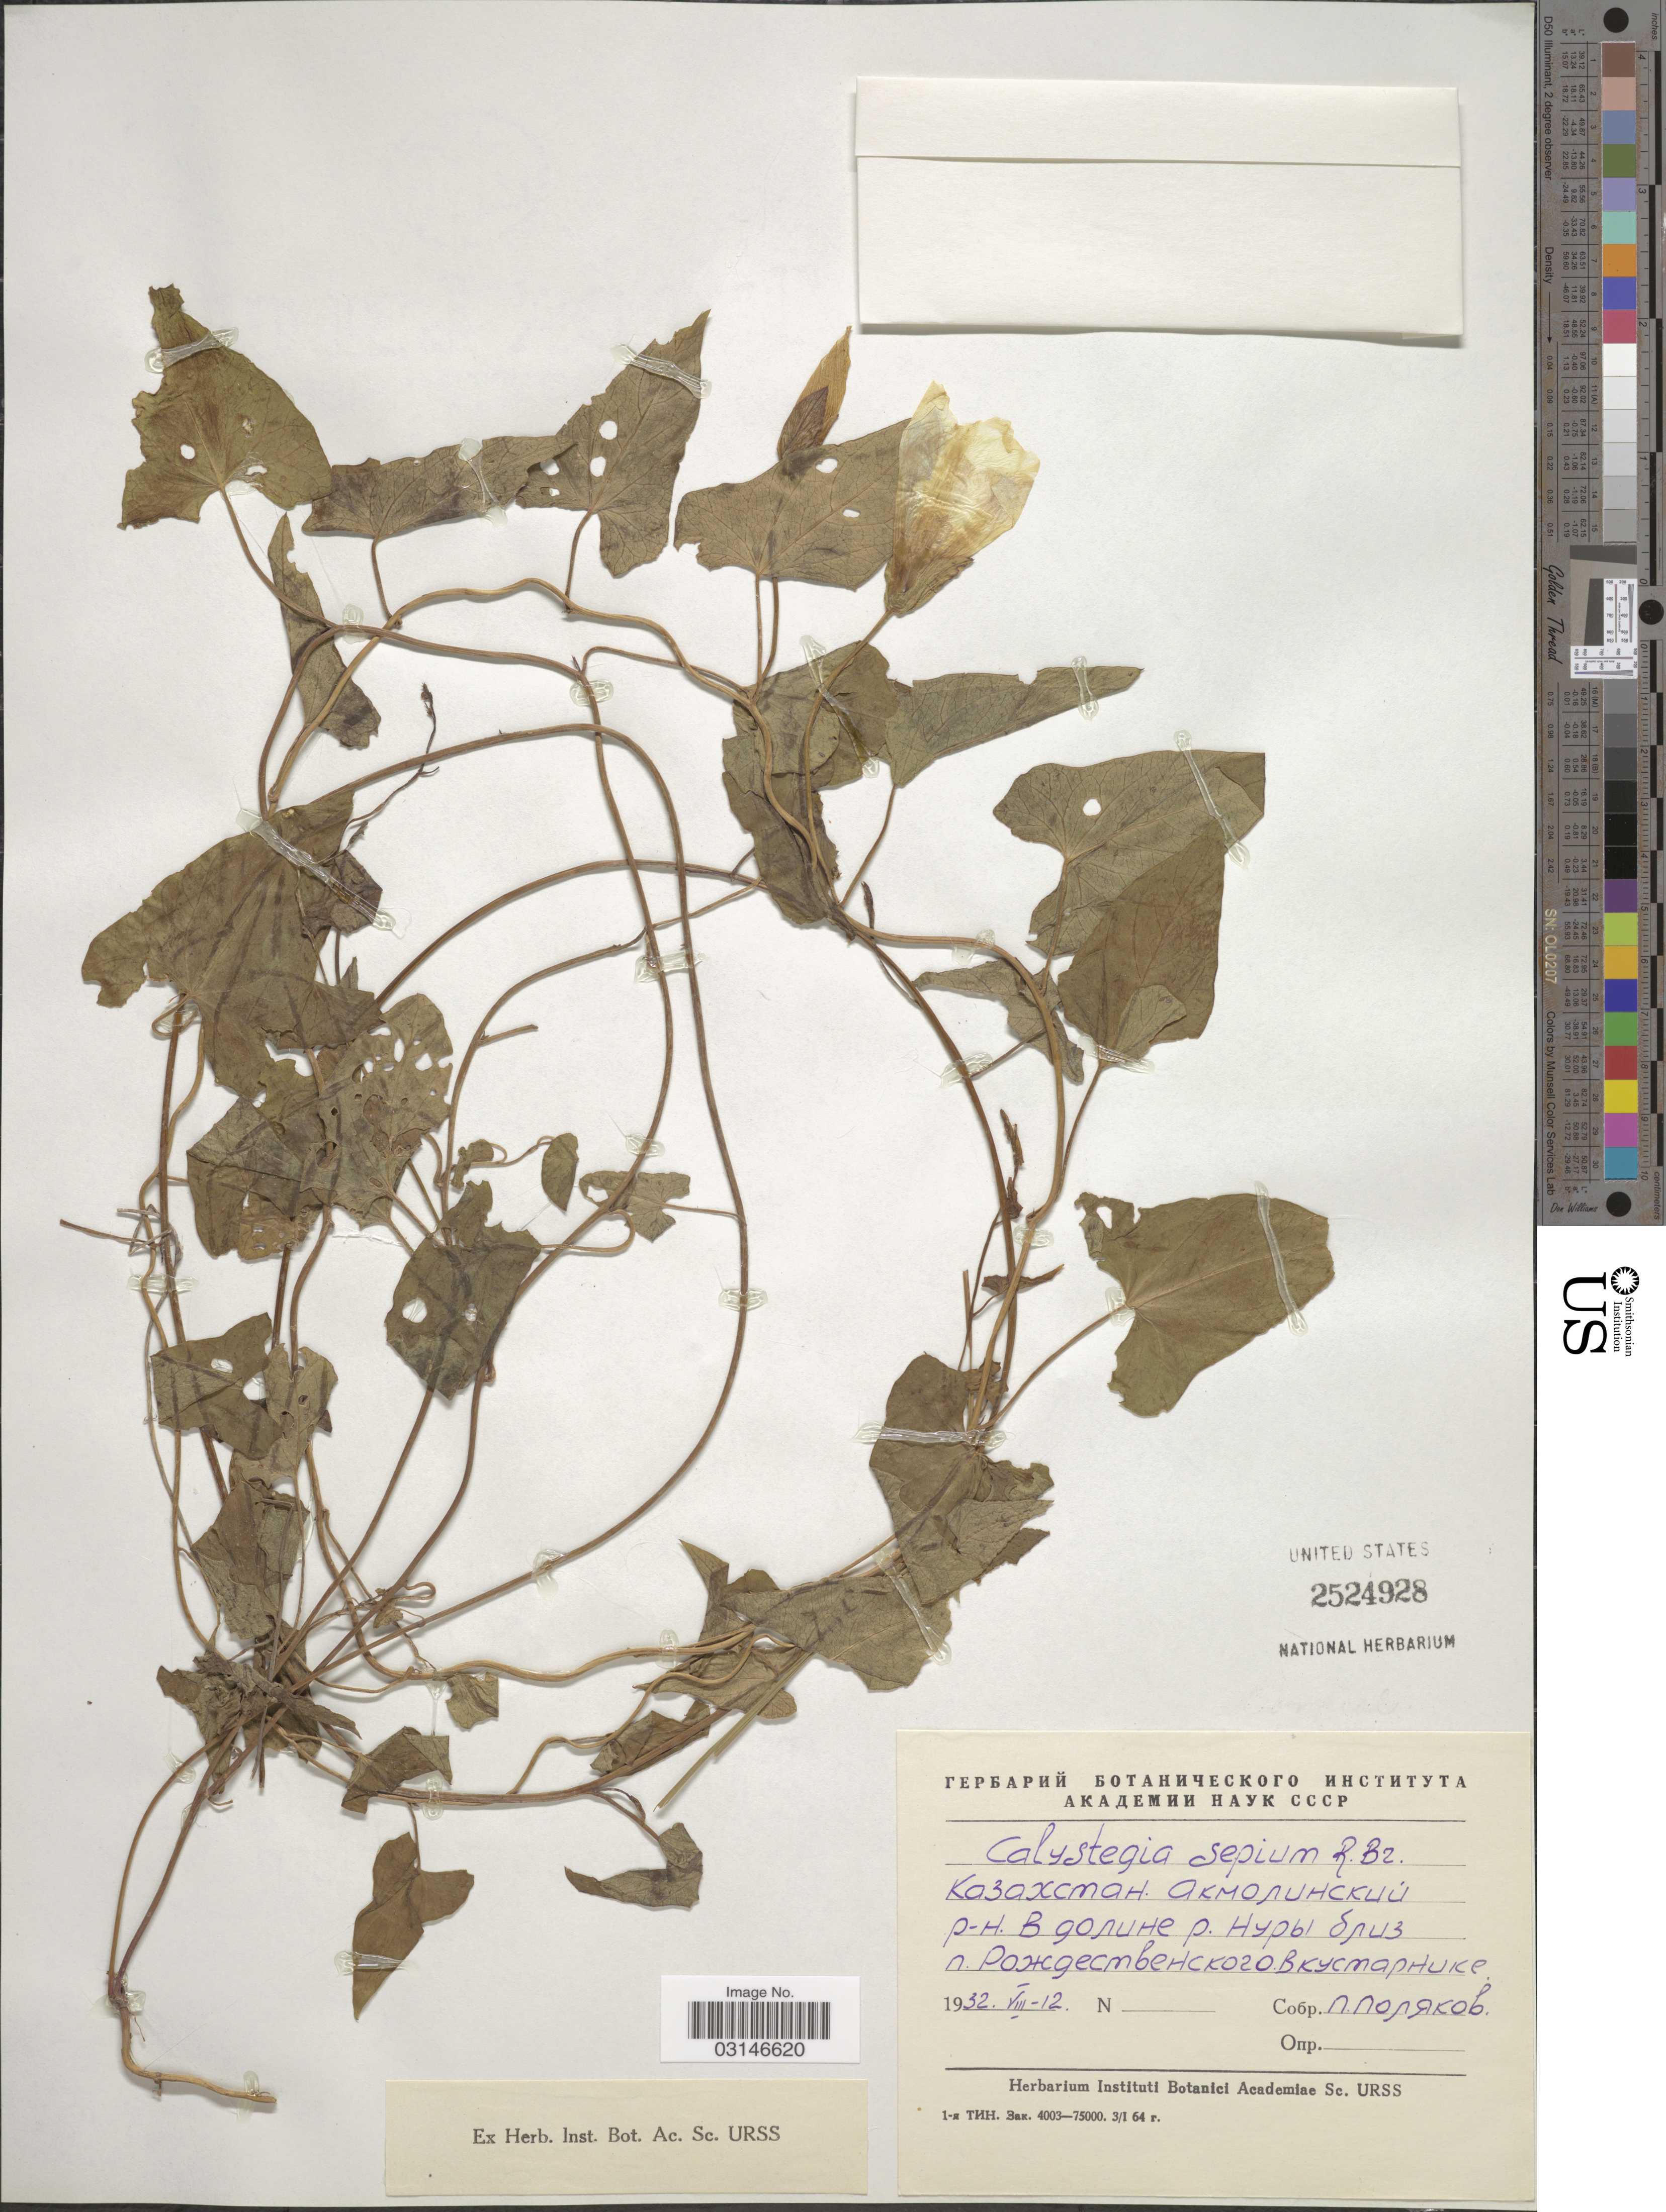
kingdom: Plantae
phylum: Tracheophyta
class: Magnoliopsida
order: Solanales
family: Convolvulaceae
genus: Calystegia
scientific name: Calystegia sepium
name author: (L.) R. Br.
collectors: P. Polyakov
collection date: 1932-08-12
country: Kazakhstan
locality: Valley of River Nura near Rozhdestvenskiy village.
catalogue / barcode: US 2524928